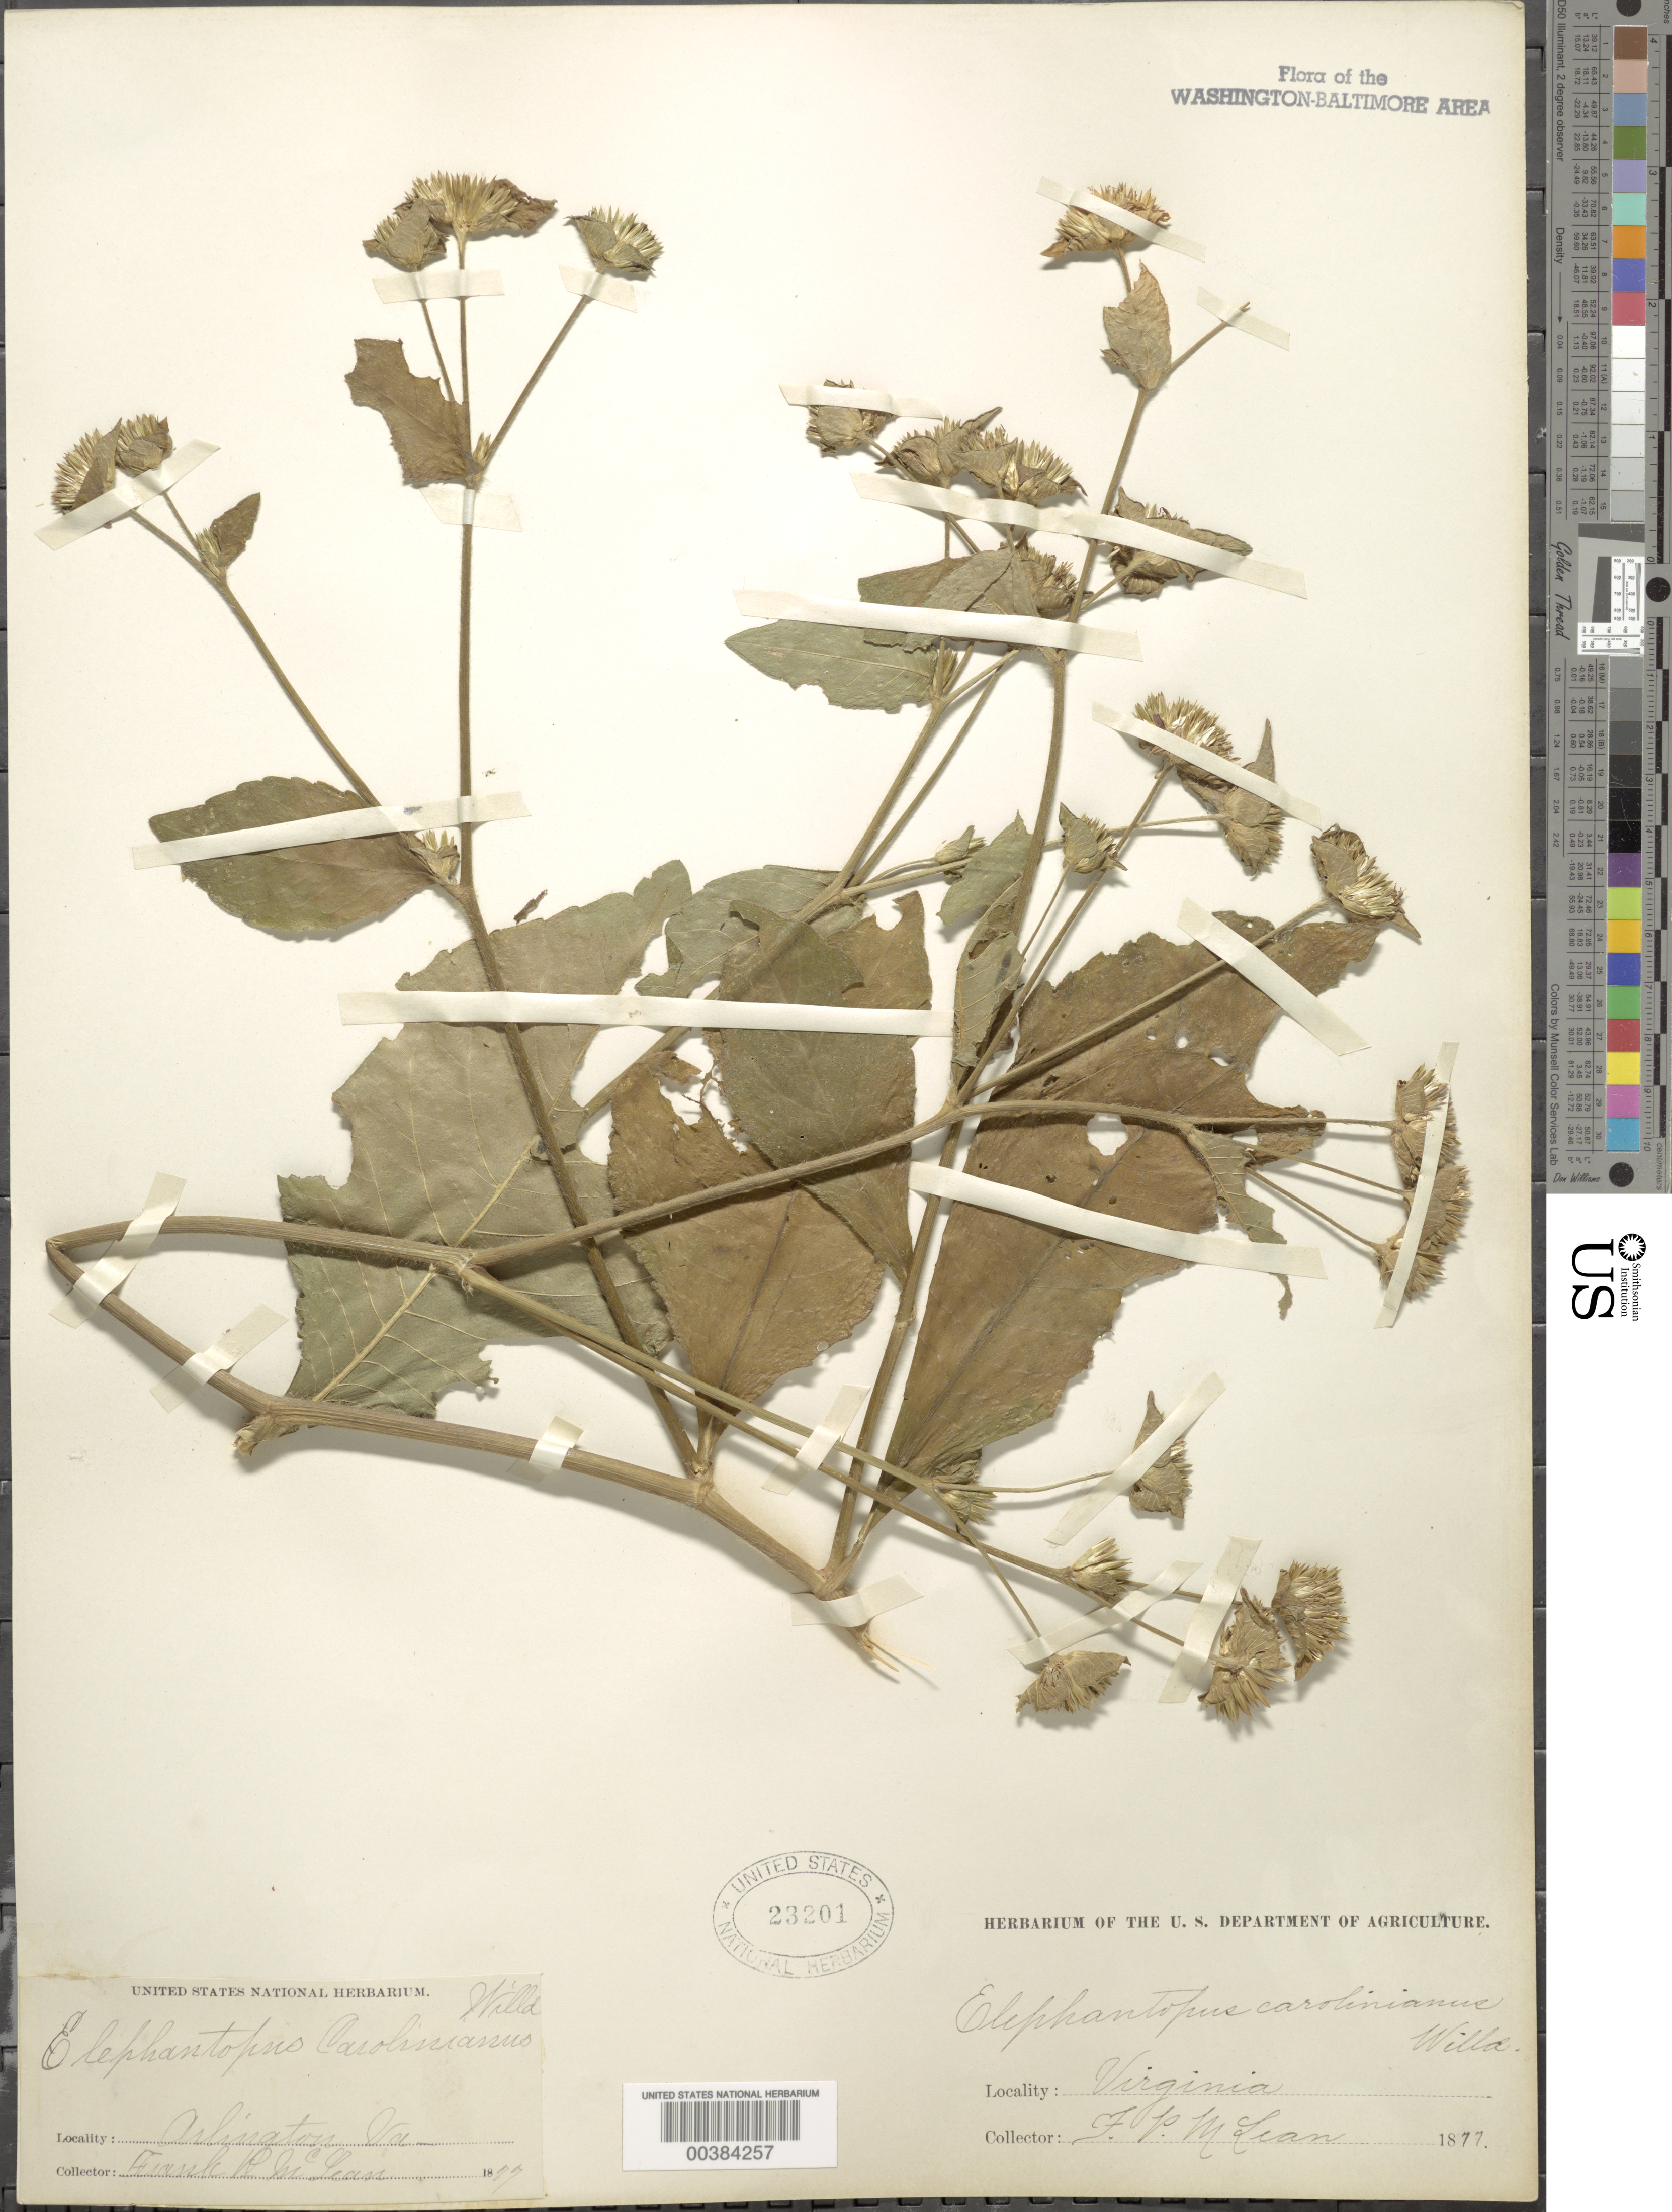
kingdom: Plantae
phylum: Tracheophyta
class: Magnoliopsida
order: Asterales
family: Asteraceae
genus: Elephantopus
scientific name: Elephantopus carolinianus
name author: Raeusch.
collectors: F. McLean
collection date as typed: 1877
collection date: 1877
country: United States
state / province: Virginia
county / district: Arlington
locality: Arlington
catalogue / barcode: US 23201